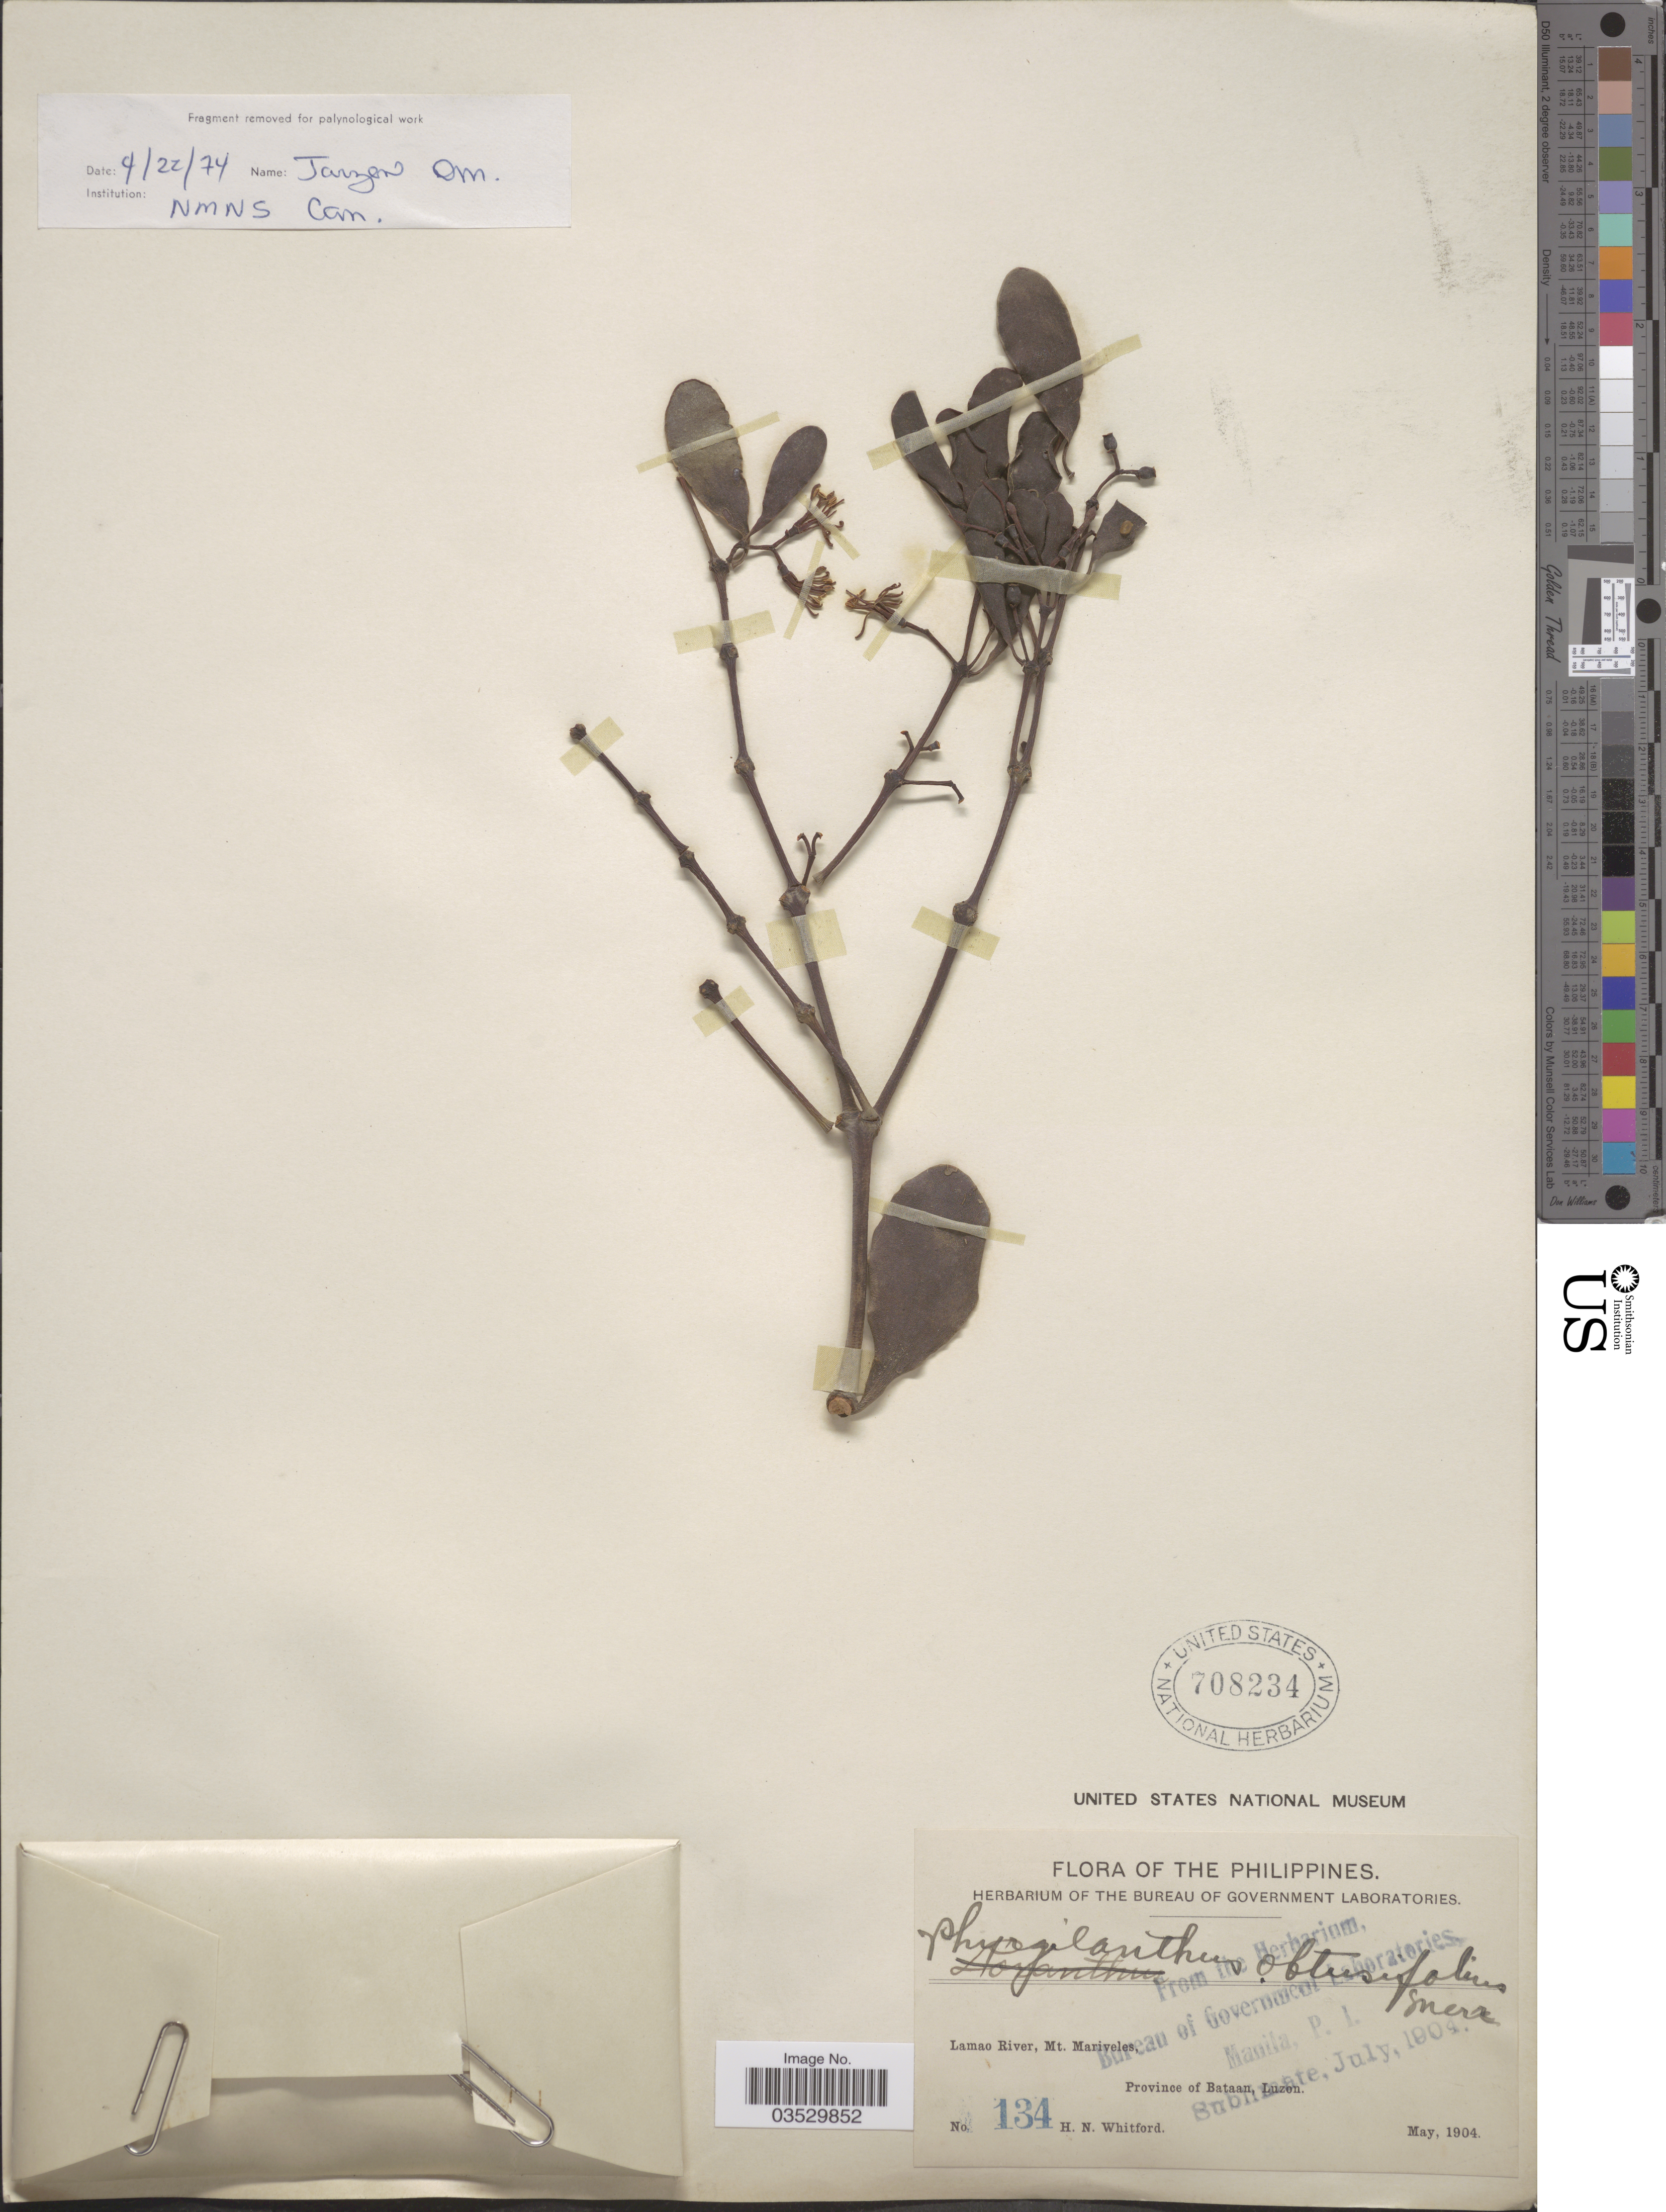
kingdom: Plantae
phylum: Tracheophyta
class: Magnoliopsida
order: Santalales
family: Loranthaceae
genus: Cecarria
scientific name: Cecarria obtusifolia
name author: (Merr.) Barlow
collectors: H. N. Whitford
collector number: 134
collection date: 1904-05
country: Philippines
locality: Lamao River, Mt. Mariveles, Province of Bataan, Luzon.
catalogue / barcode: US 708234